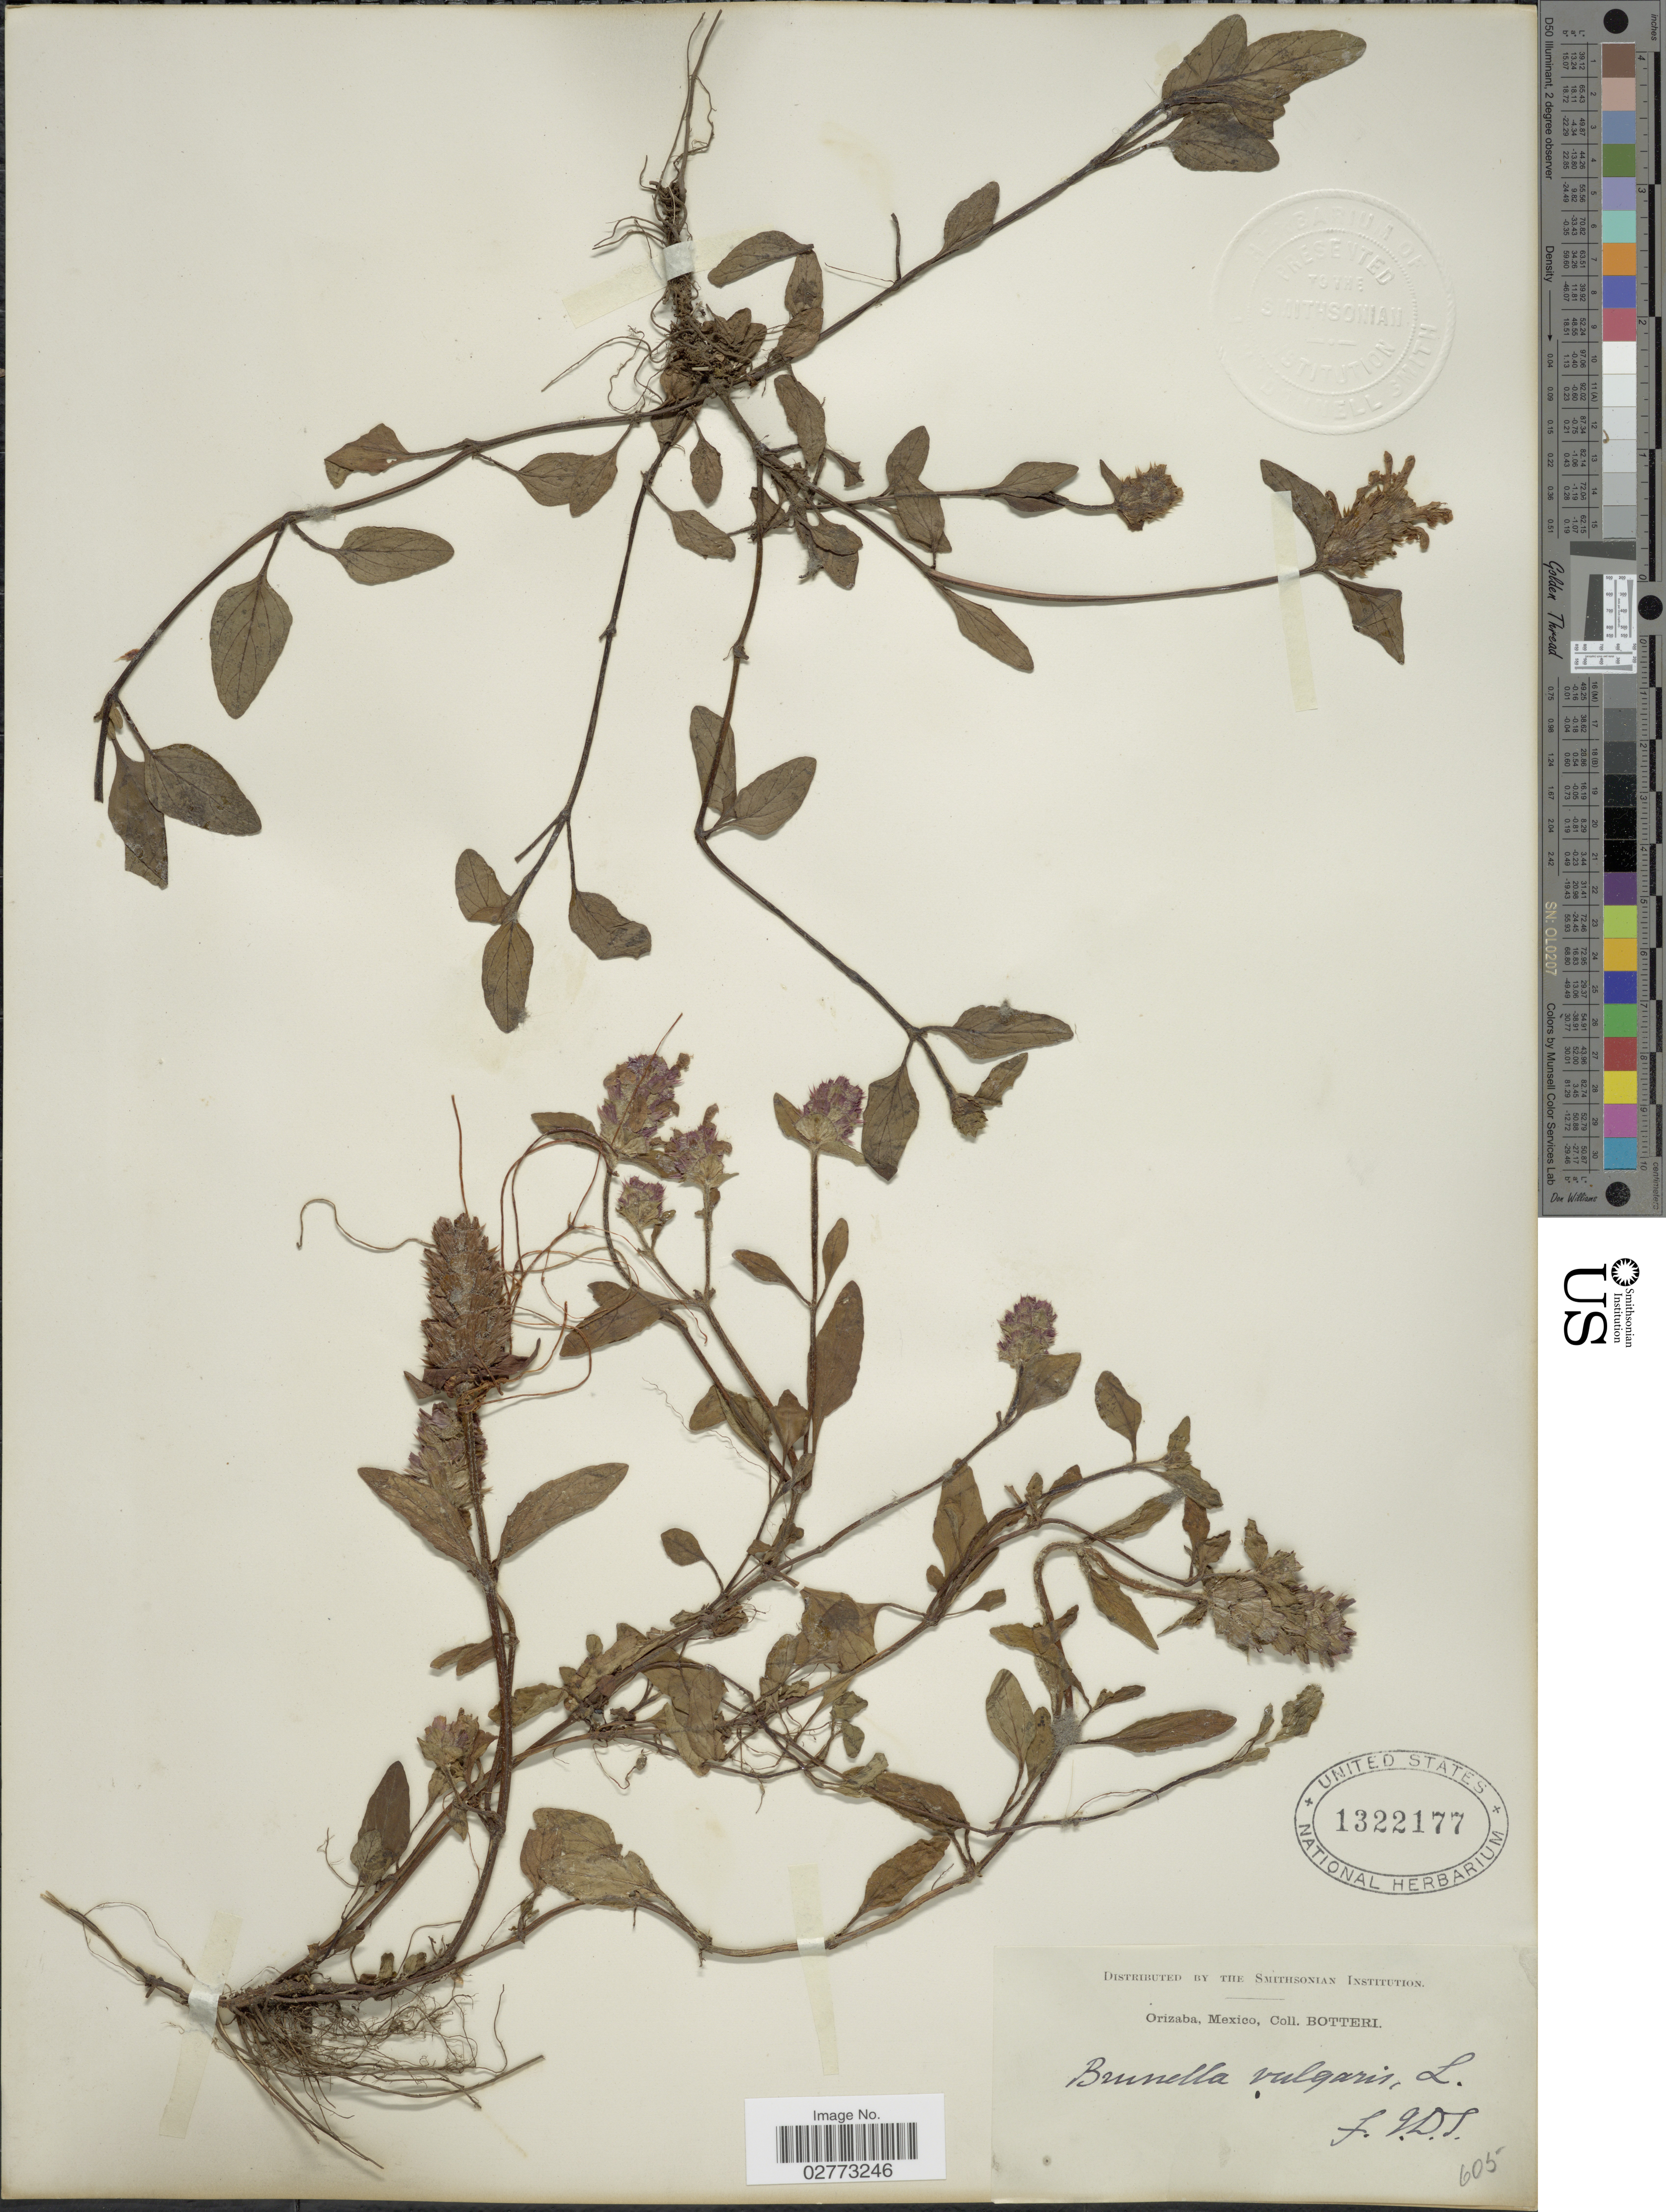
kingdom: Plantae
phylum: Tracheophyta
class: Magnoliopsida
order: Lamiales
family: Lamiaceae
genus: Prunella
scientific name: Prunella vulgaris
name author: L.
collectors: -. Botteri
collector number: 605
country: Mexico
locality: Orizaba.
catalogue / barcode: US 1322177